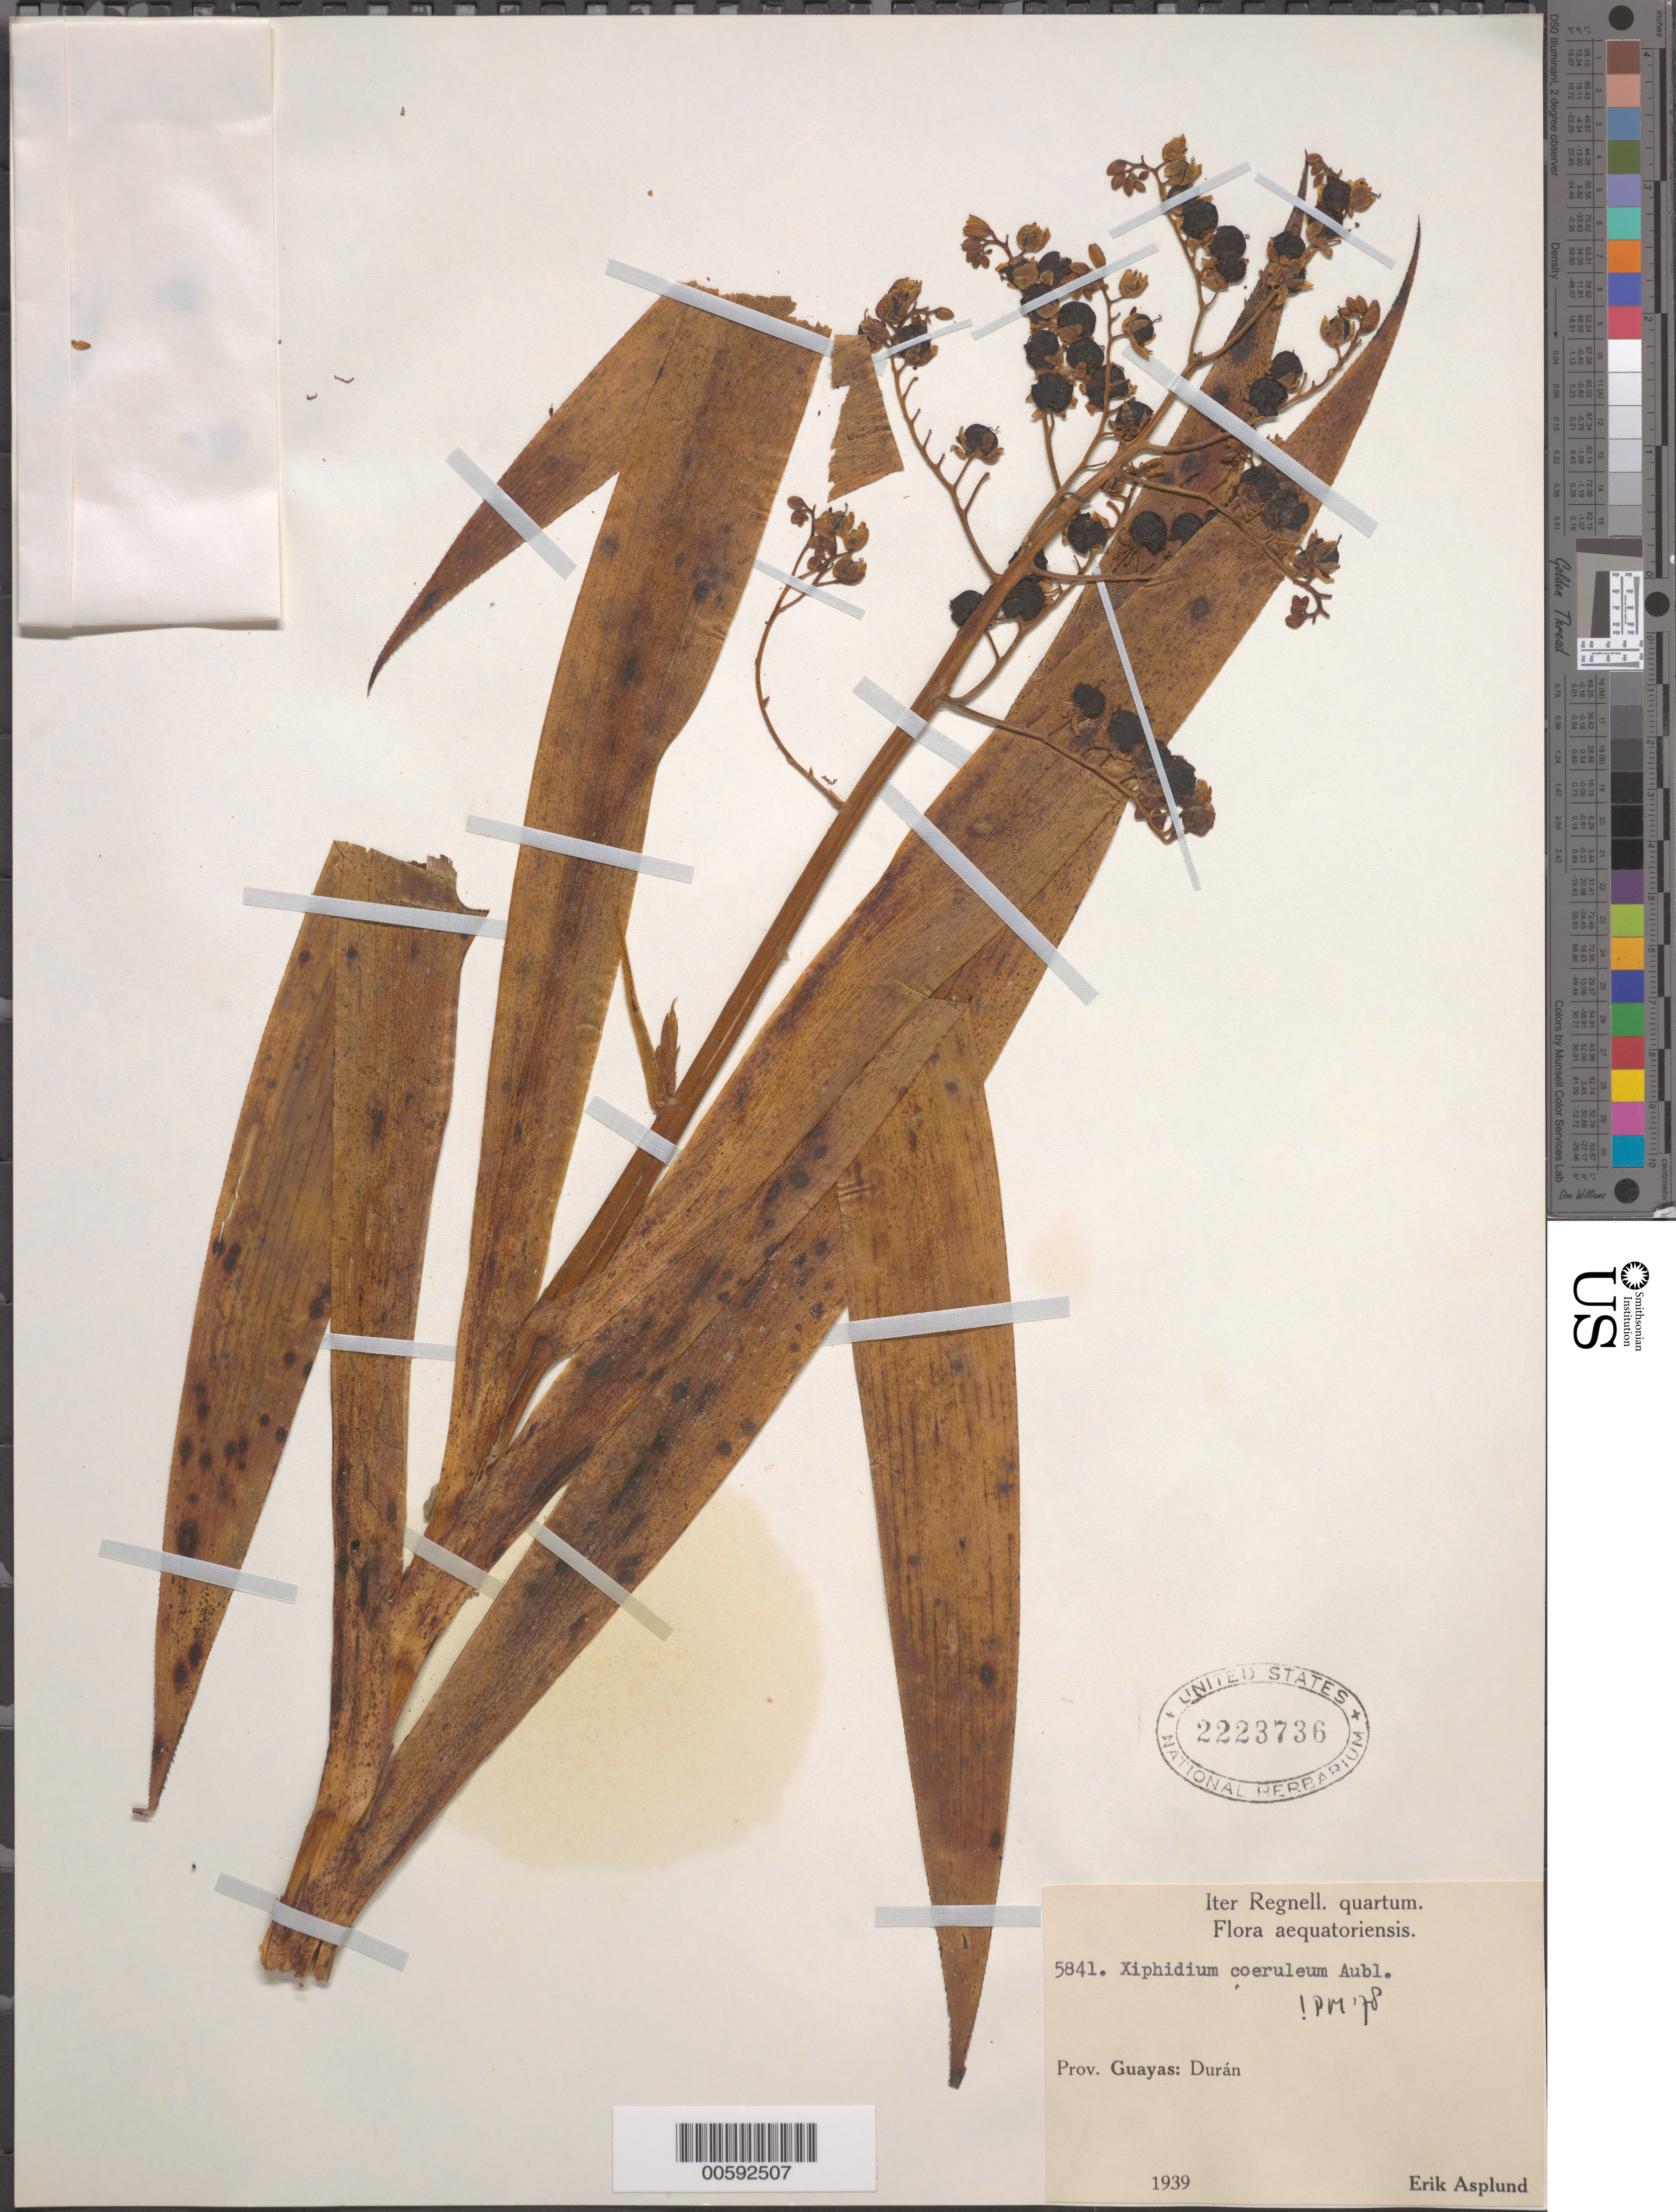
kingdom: Plantae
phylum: Tracheophyta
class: Liliopsida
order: Commelinales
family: Haemodoraceae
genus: Xiphidium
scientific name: Xiphidium caeruleum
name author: Aubl.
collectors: E. Asplund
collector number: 5841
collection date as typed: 1939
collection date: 1939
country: Ecuador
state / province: Guayas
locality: Durán.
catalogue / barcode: US 2223736